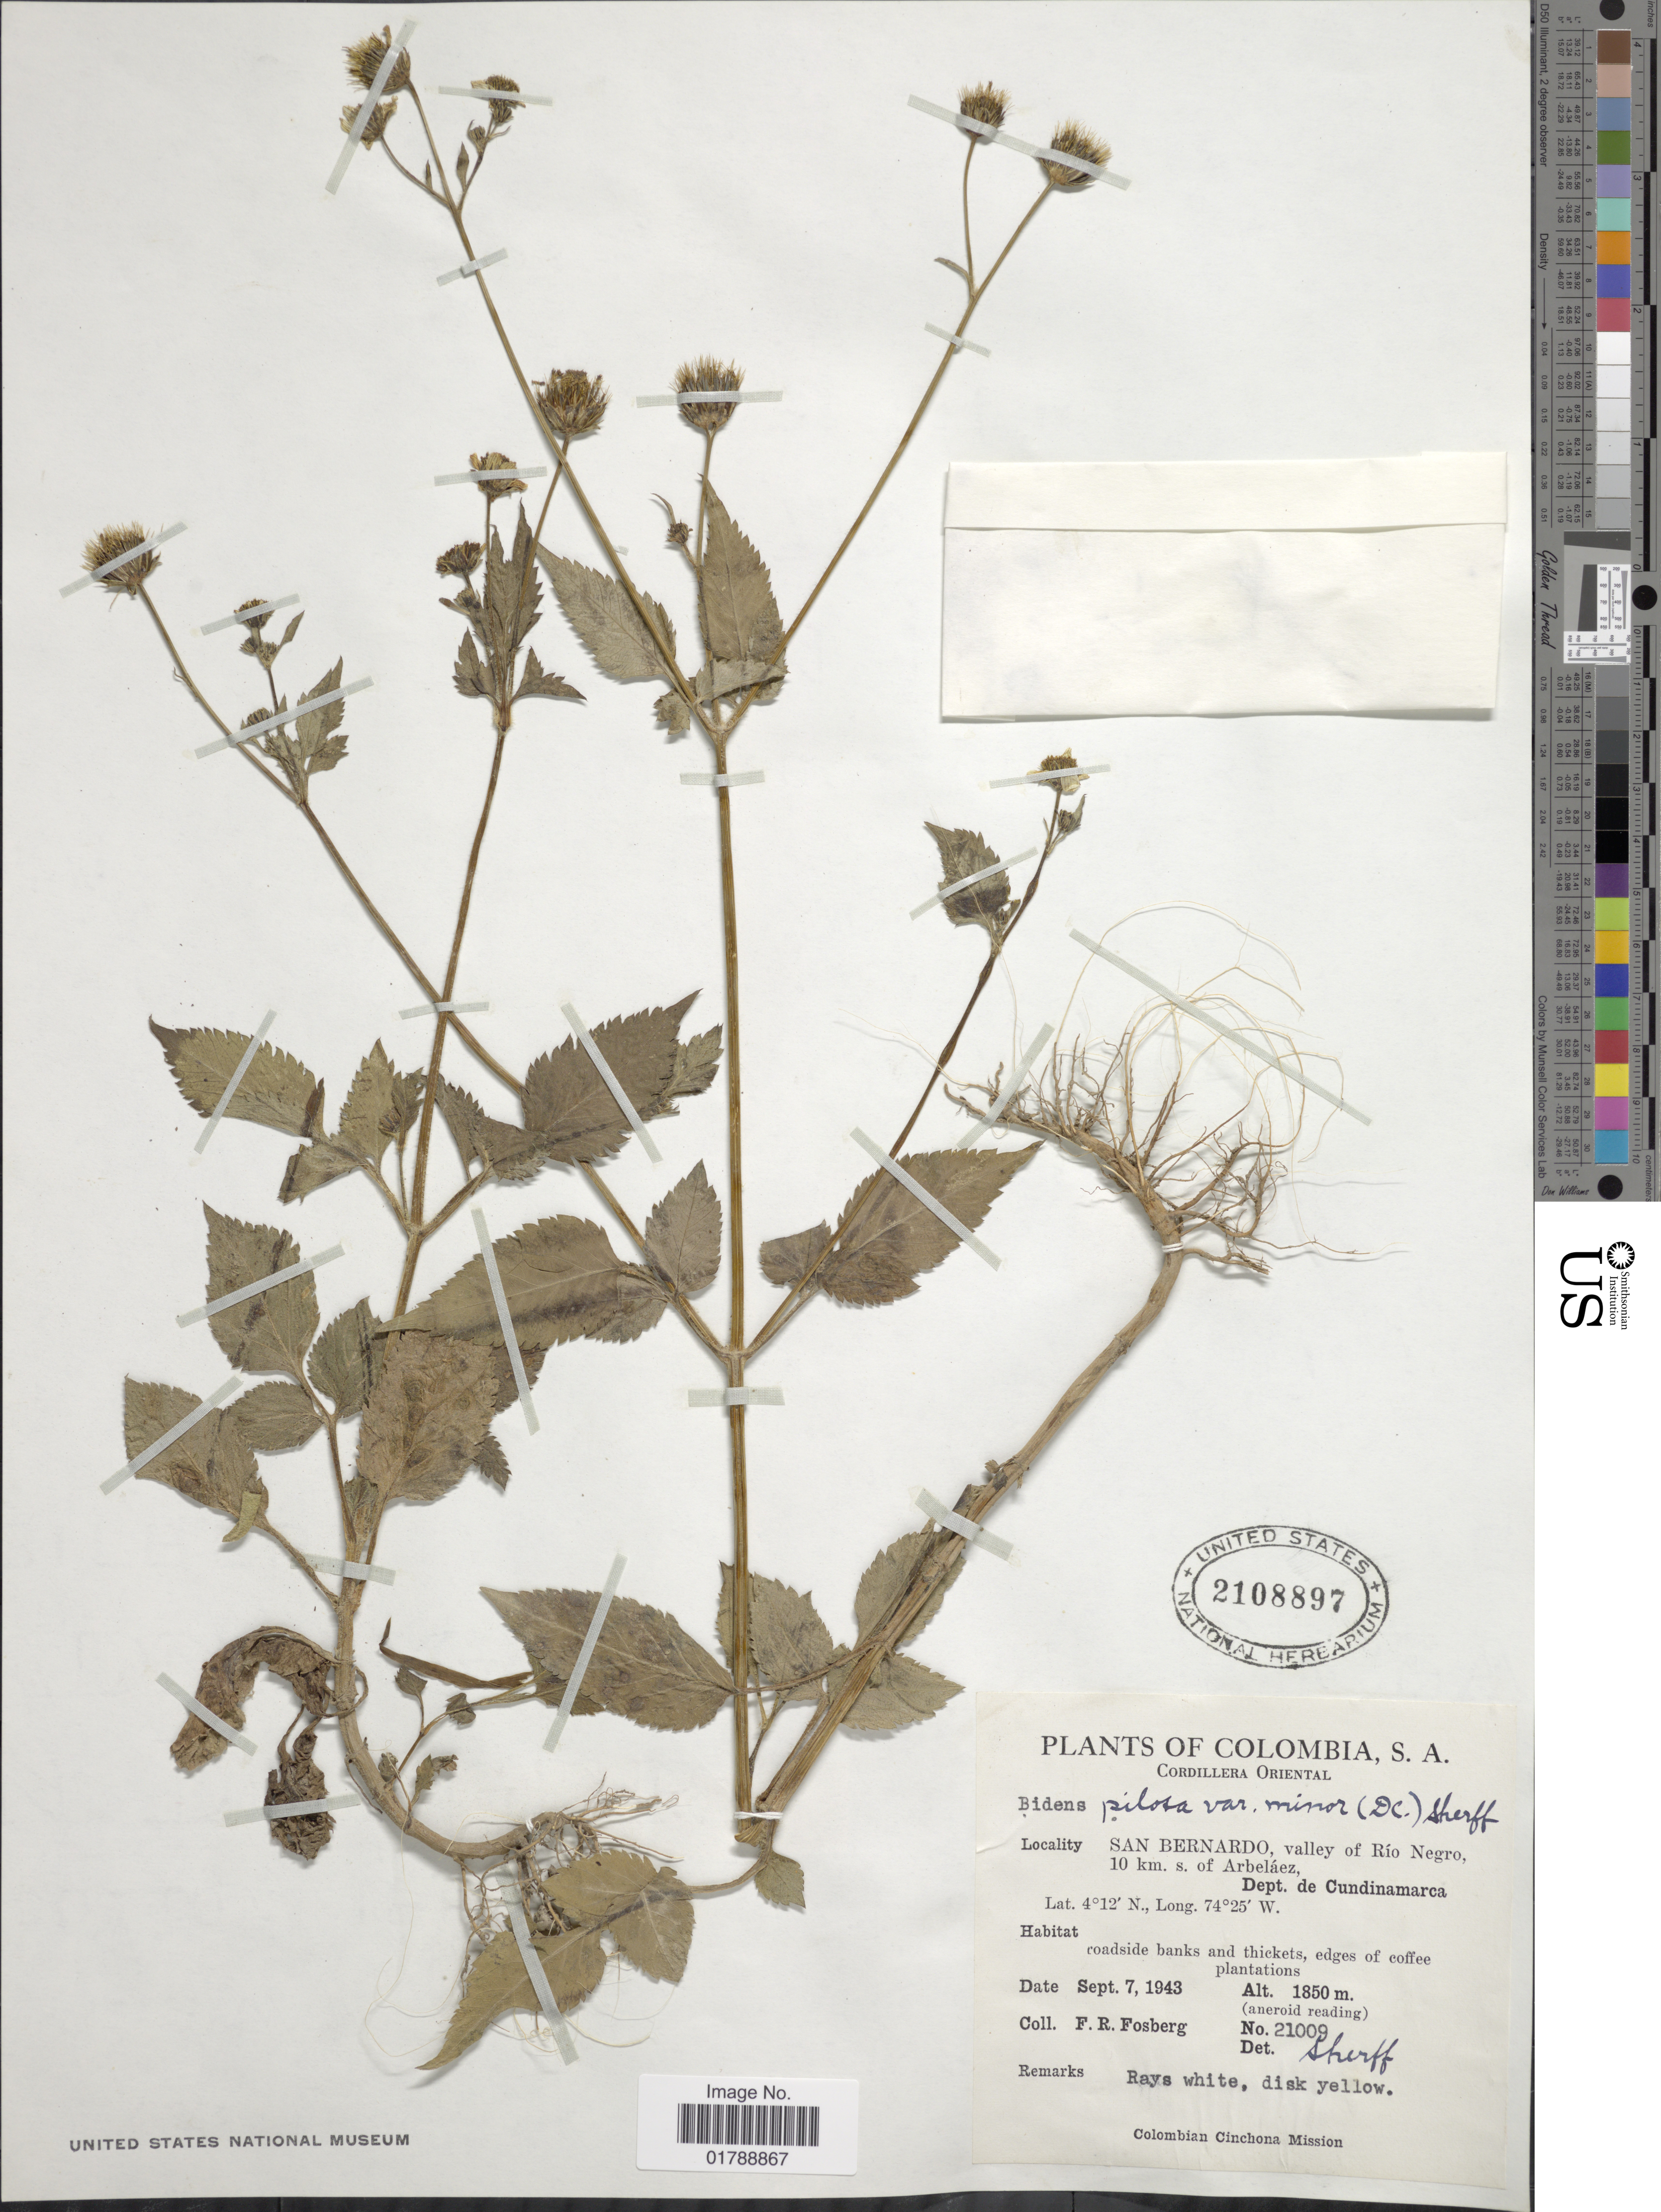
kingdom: Plantae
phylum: Tracheophyta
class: Magnoliopsida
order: Asterales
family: Asteraceae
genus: Bidens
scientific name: Bidens pilosa var. minor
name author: (Blume) Sherff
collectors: F. R. Fosberg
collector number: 21009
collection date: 1943-09-07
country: Colombia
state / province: Cundinamarca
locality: Cordillera Oriental. San Bernardo, valley of Río Negro, 10 km. s. of Arbeláez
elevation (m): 1850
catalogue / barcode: US 2108897